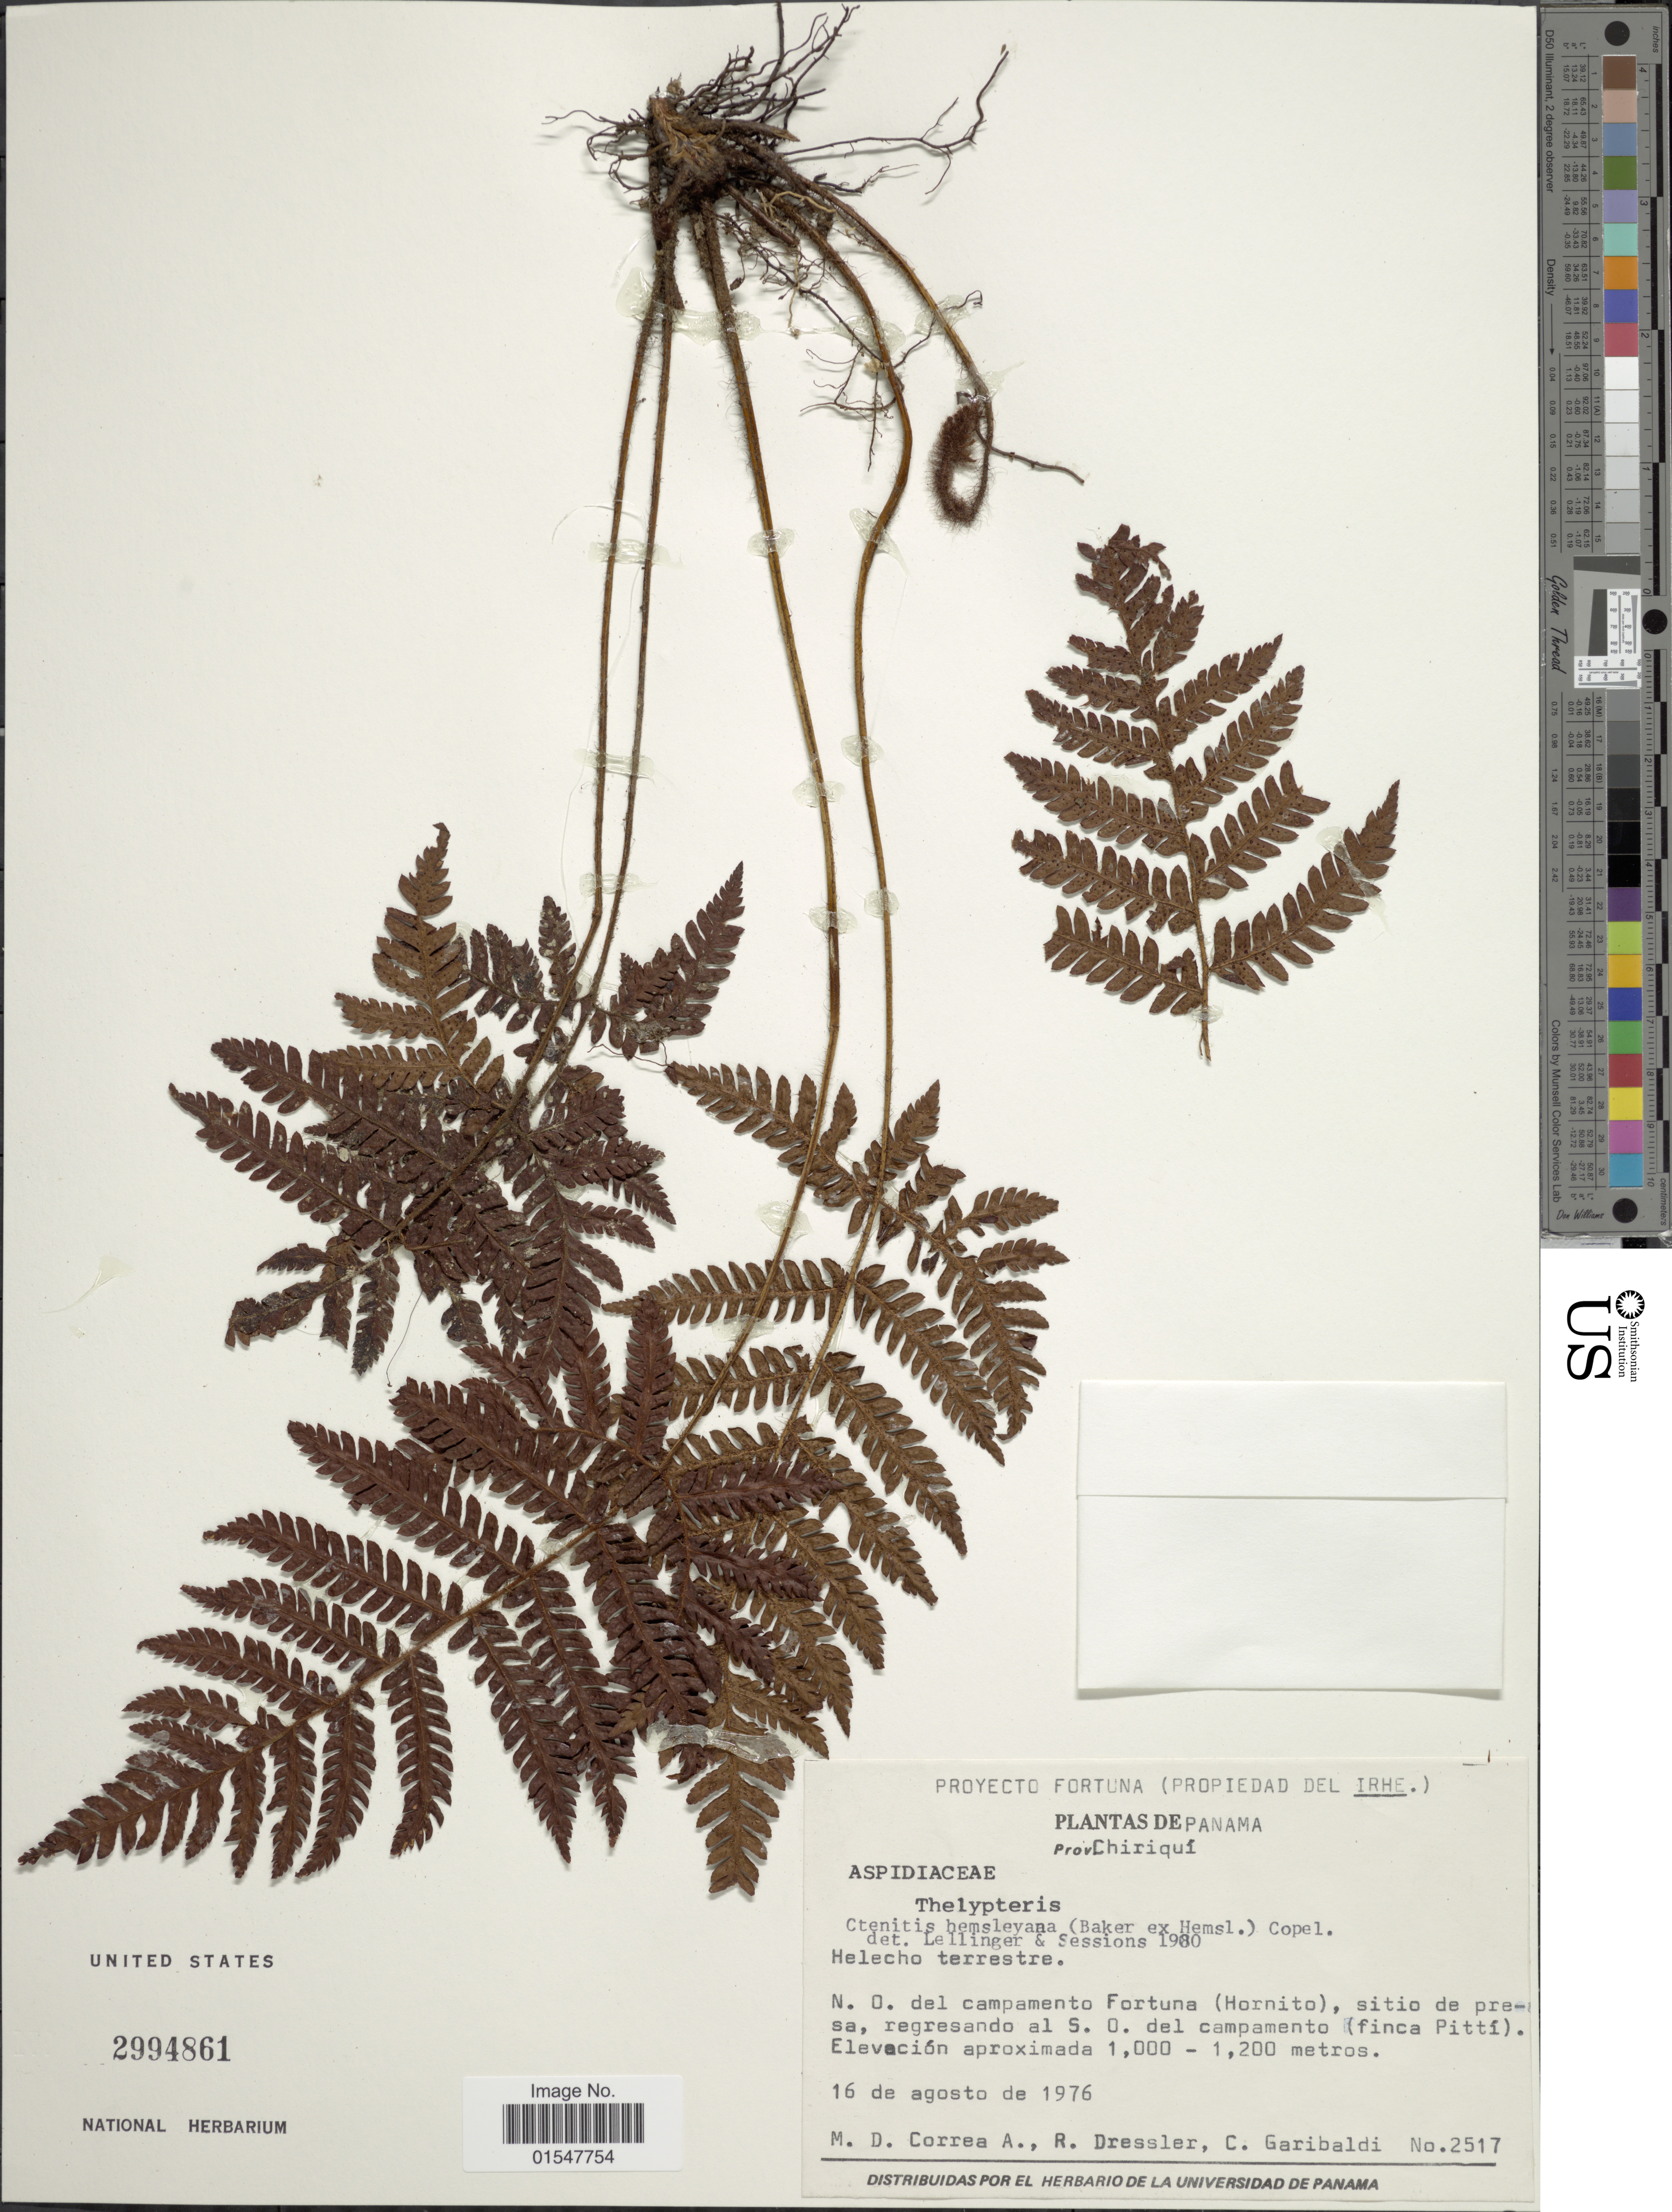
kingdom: Plantae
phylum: Tracheophyta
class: Polypodiopsida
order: Polypodiales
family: Dryopteridaceae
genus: Ctenitis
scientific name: Ctenitis hemsleyana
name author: (Baker ex Hemsl.) Copel.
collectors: M. D. Corrêa-A., R. Dressler & C. Garibaldi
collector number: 2517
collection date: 1976-08-16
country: Panama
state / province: Chiriqui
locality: Prov Chiriqui. N. O. del campamento Fortuna (Hornito), sitio de presa, regresando al S. O. del campamento (finca Pitti)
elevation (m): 1000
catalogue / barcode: US 2994861